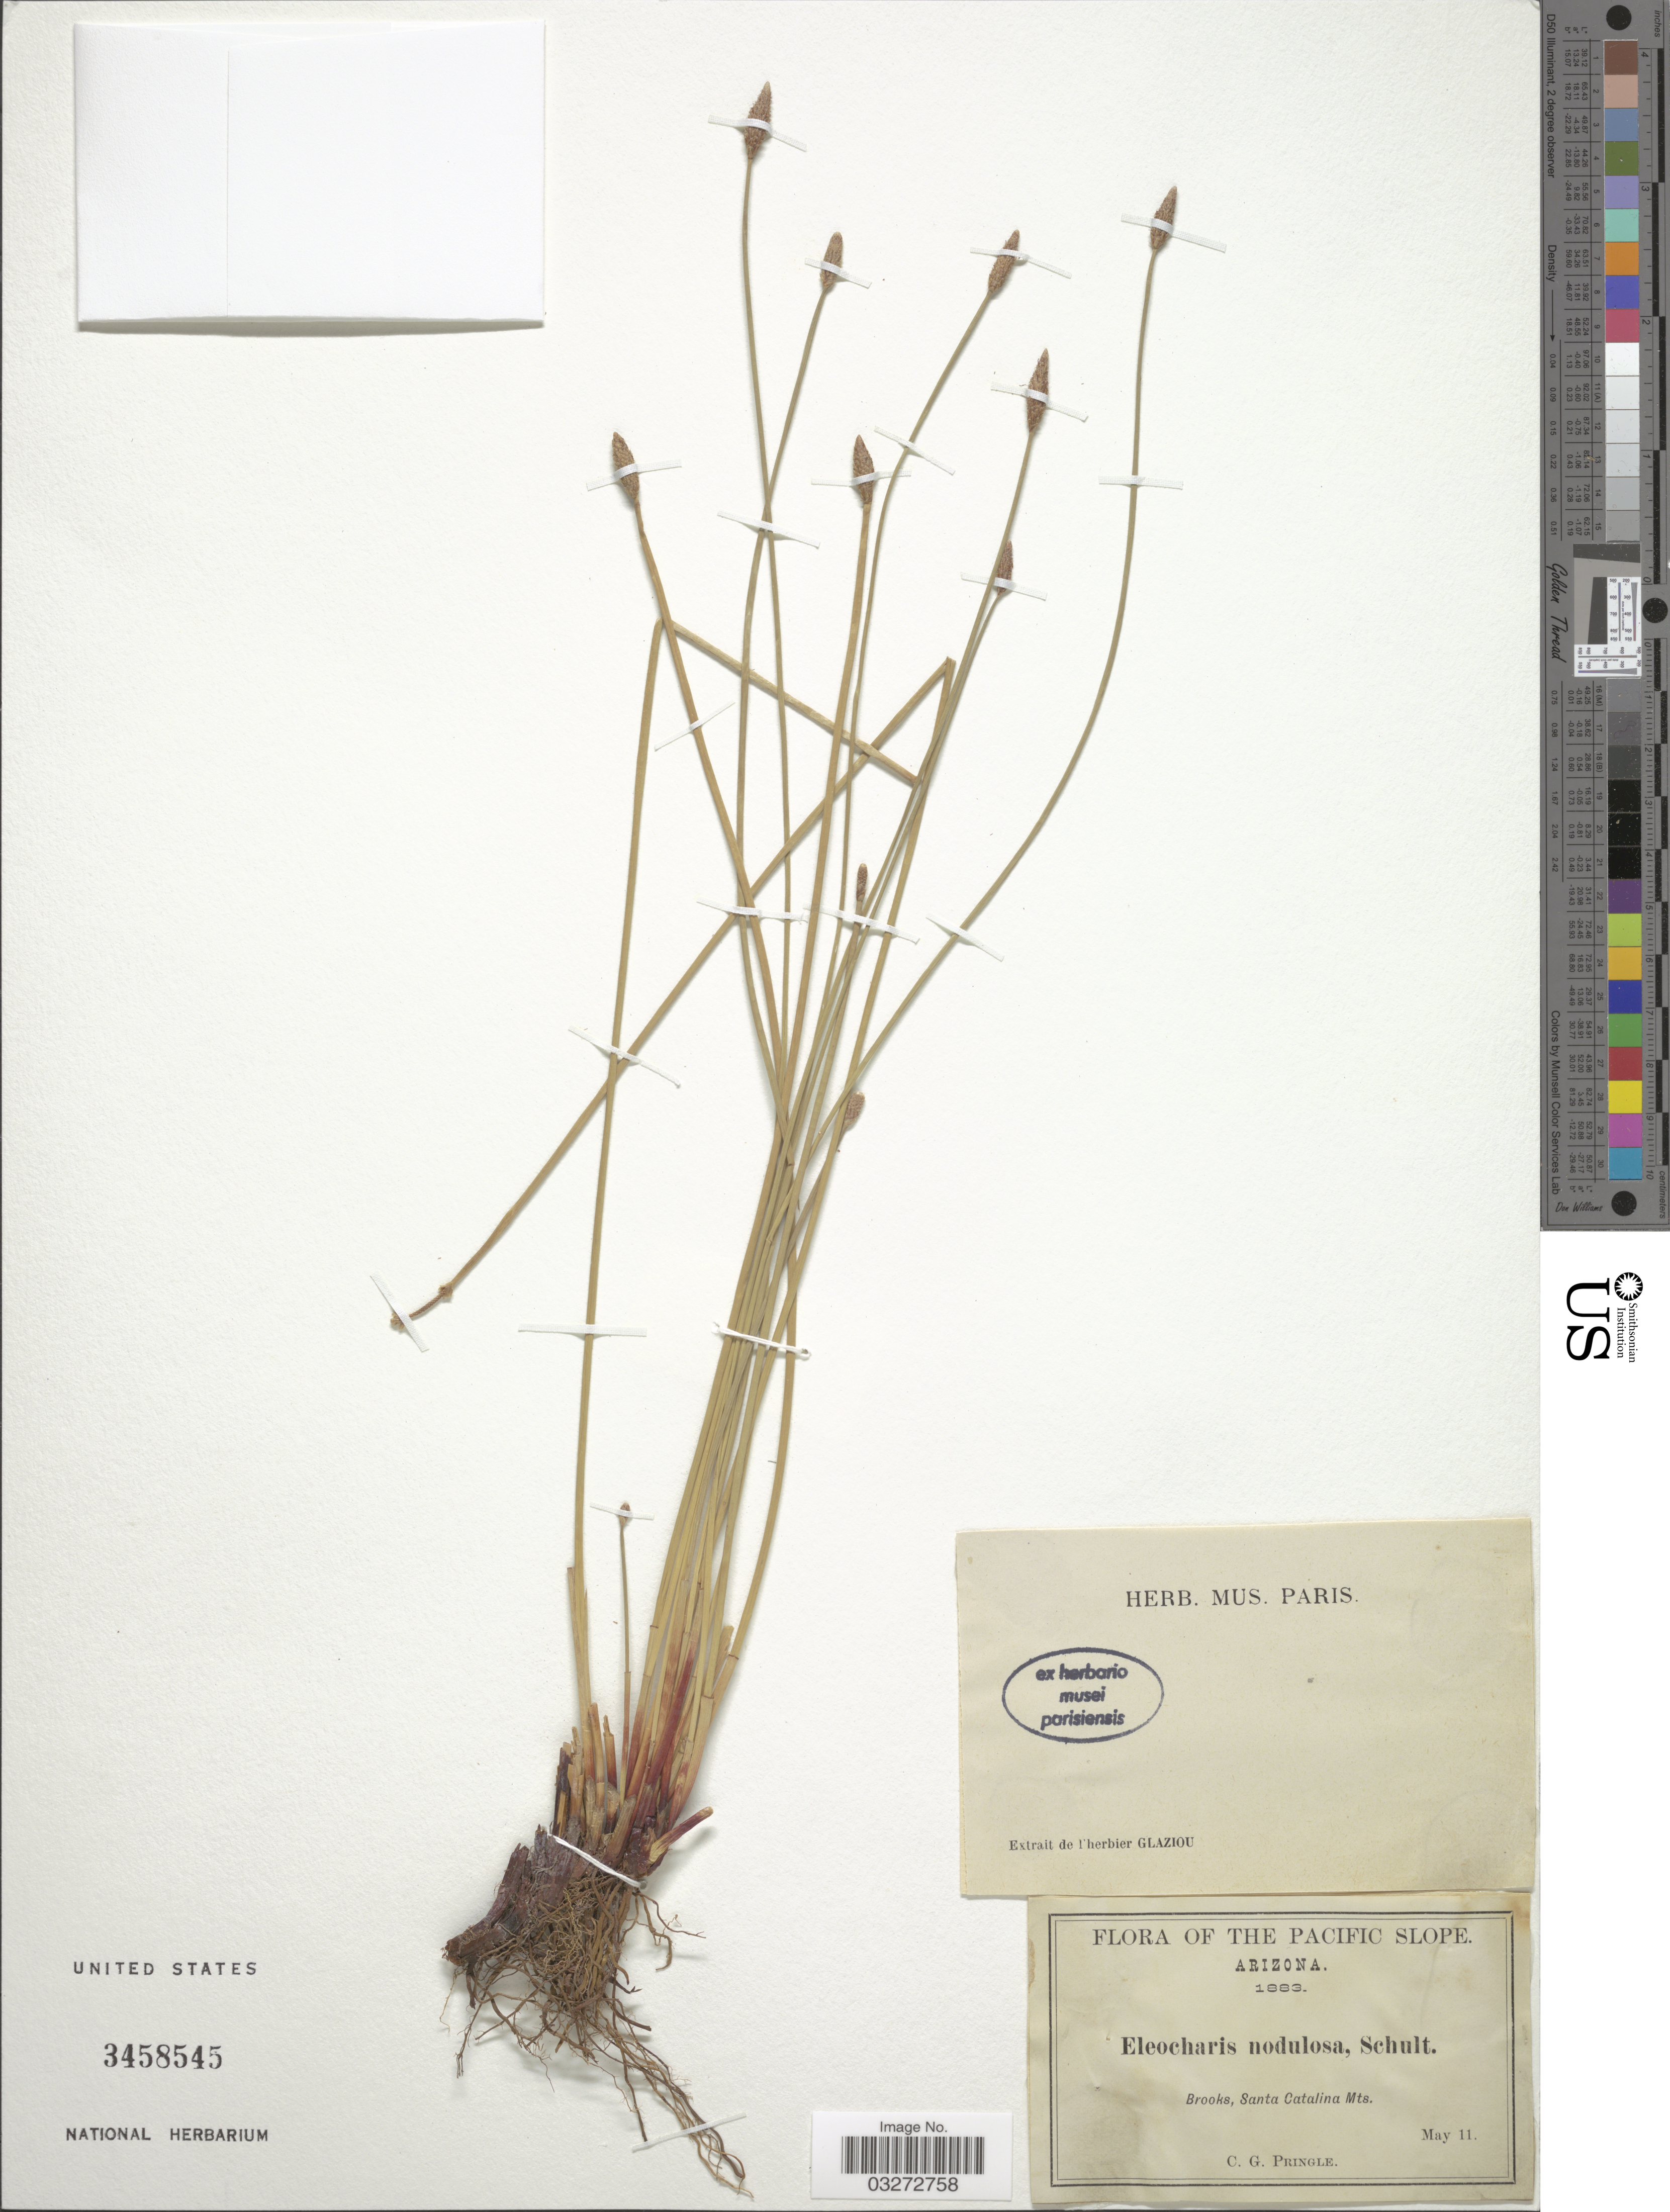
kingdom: Plantae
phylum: Tracheophyta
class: Liliopsida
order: Poales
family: Cyperaceae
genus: Eleocharis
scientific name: Eleocharis montana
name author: (Kunth) Roem. & Schult.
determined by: Strong, Mark T., (BOT), Smithsonian Institution - National Museum of Natural History (UNITED STATES)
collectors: C. G. Pringle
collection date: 1883-05-11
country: United States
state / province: Arizona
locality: The Pacific Slope. Brooks, Santa Catalina Mts.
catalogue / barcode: US 3458545